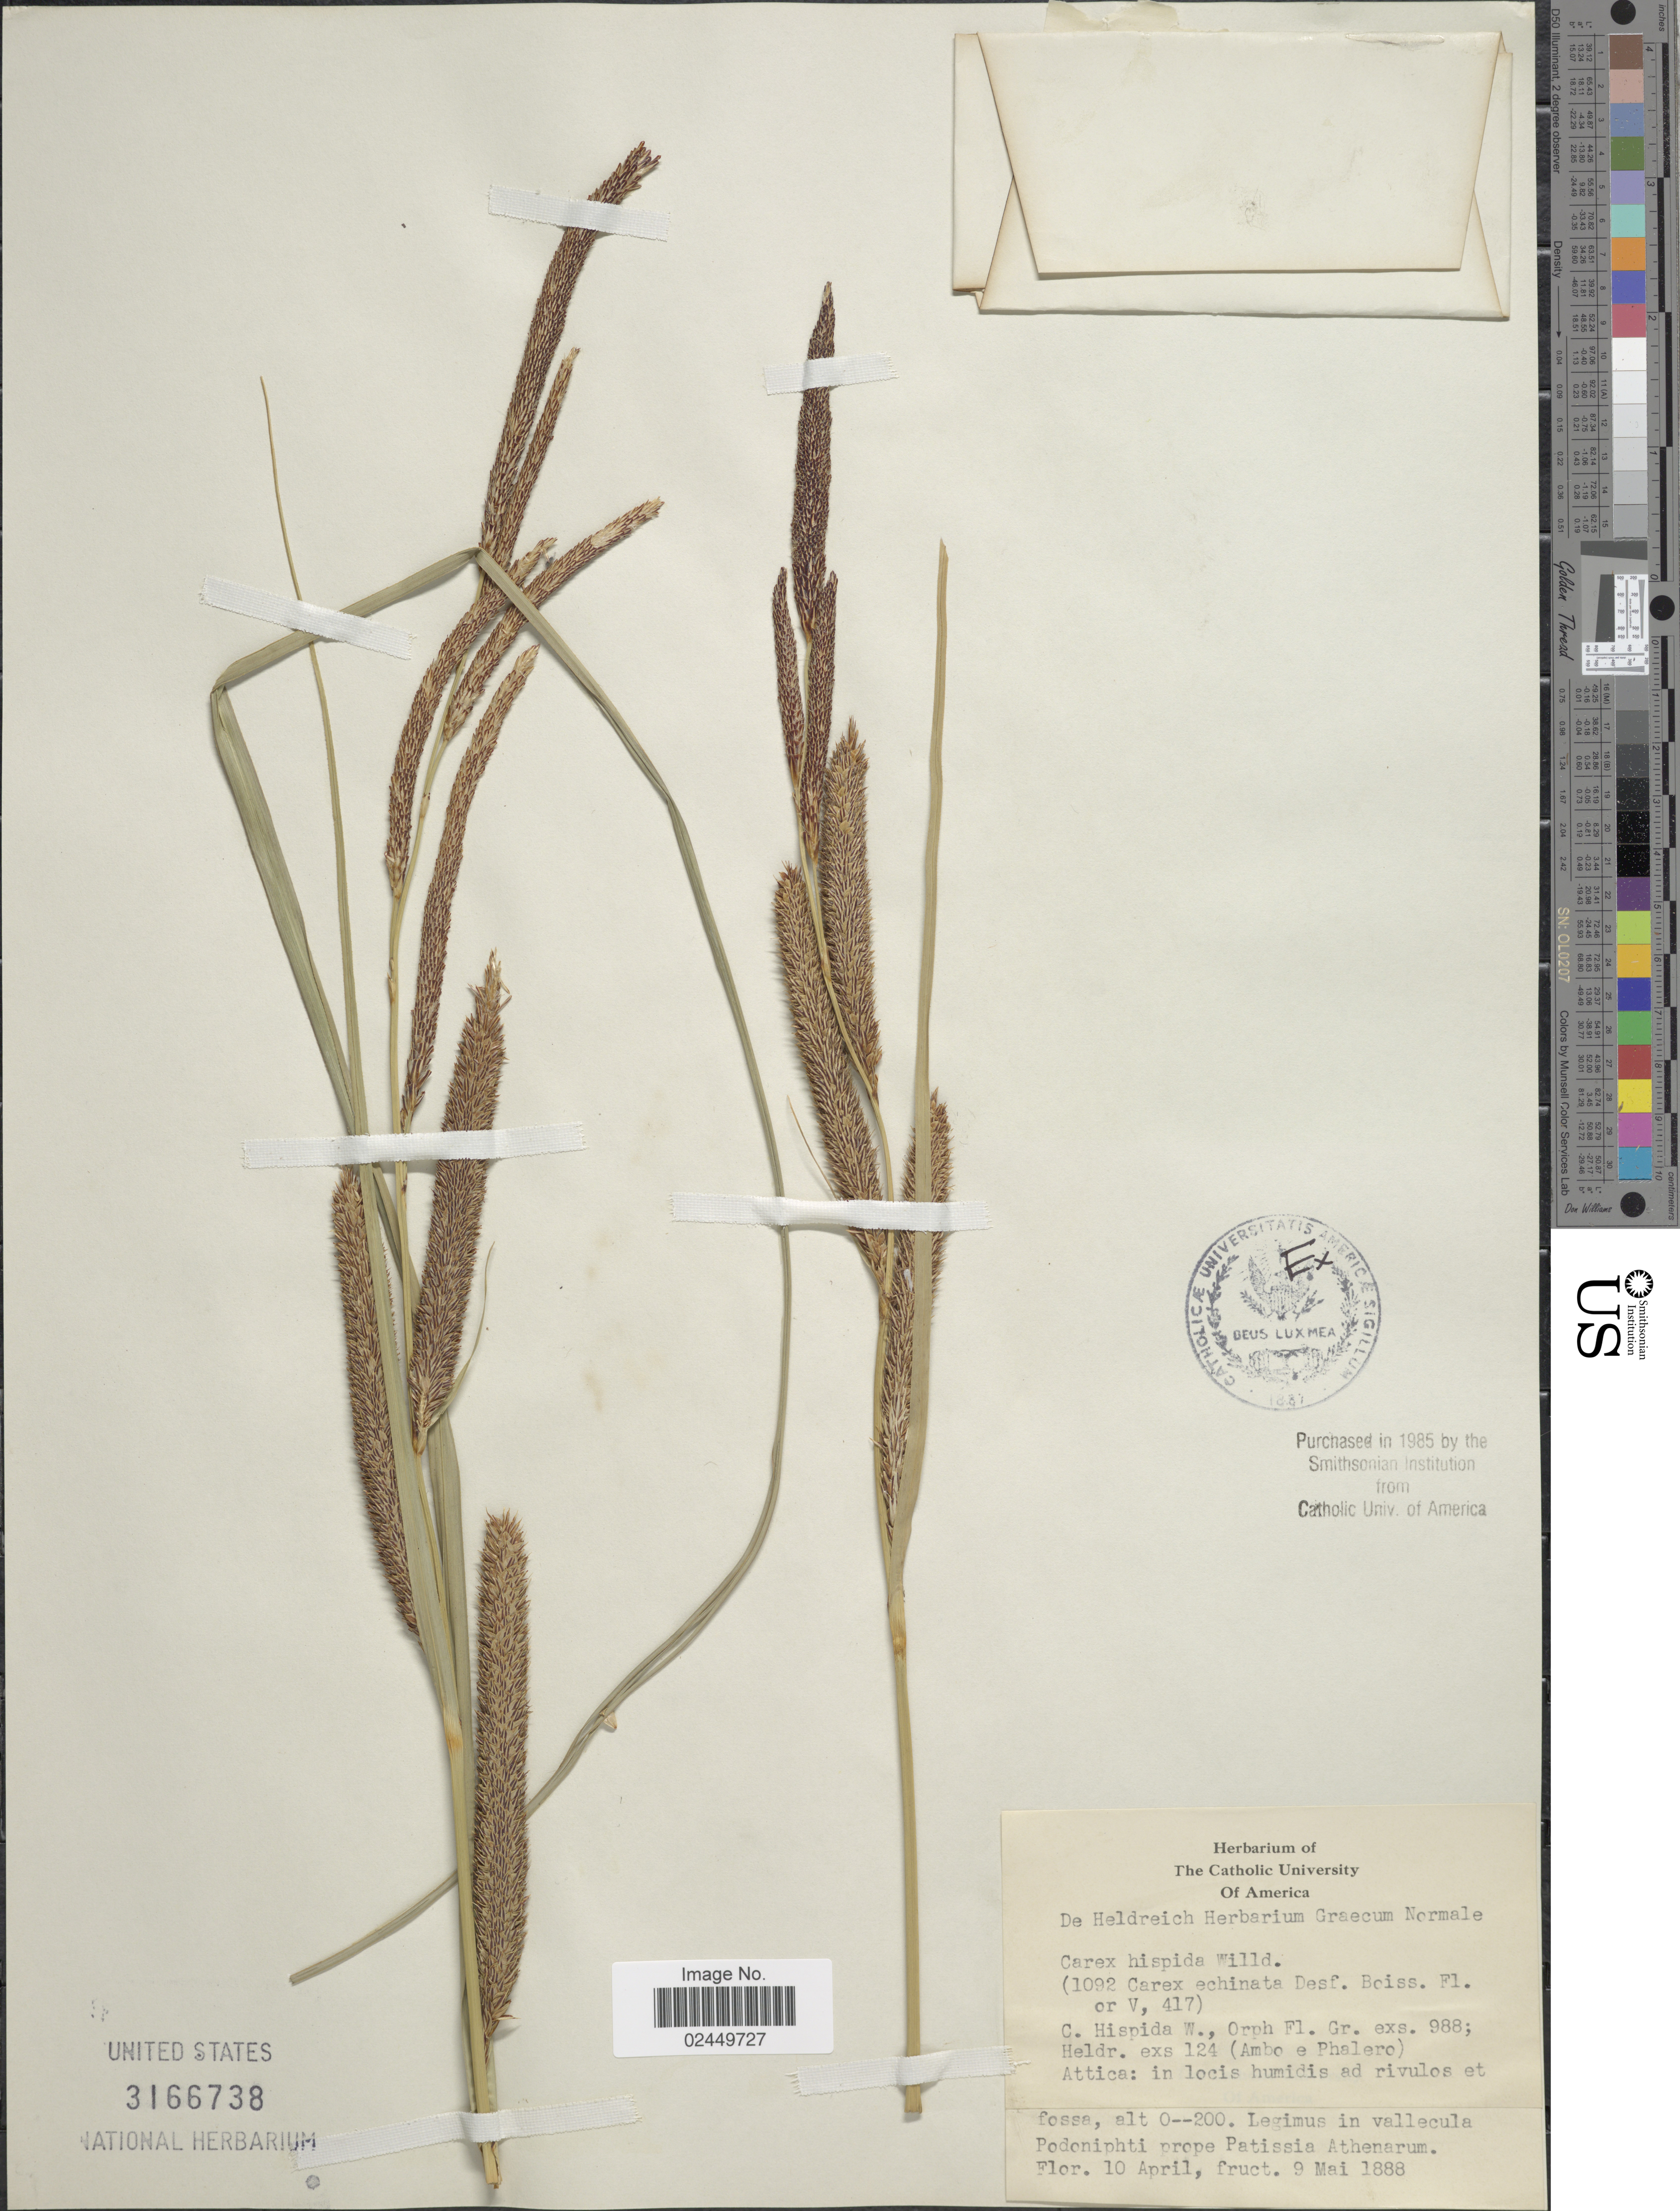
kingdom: Plantae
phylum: Tracheophyta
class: Liliopsida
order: Poales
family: Cyperaceae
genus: Carex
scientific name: Carex hispida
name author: Willd. ex Schkuhr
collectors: ex herb. De Heldreich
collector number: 1092?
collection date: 1888-04-10/1888-05-09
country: Greece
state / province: Attica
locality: Vallecula Podoniphti prope Patissia Athenarum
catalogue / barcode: US 3166738